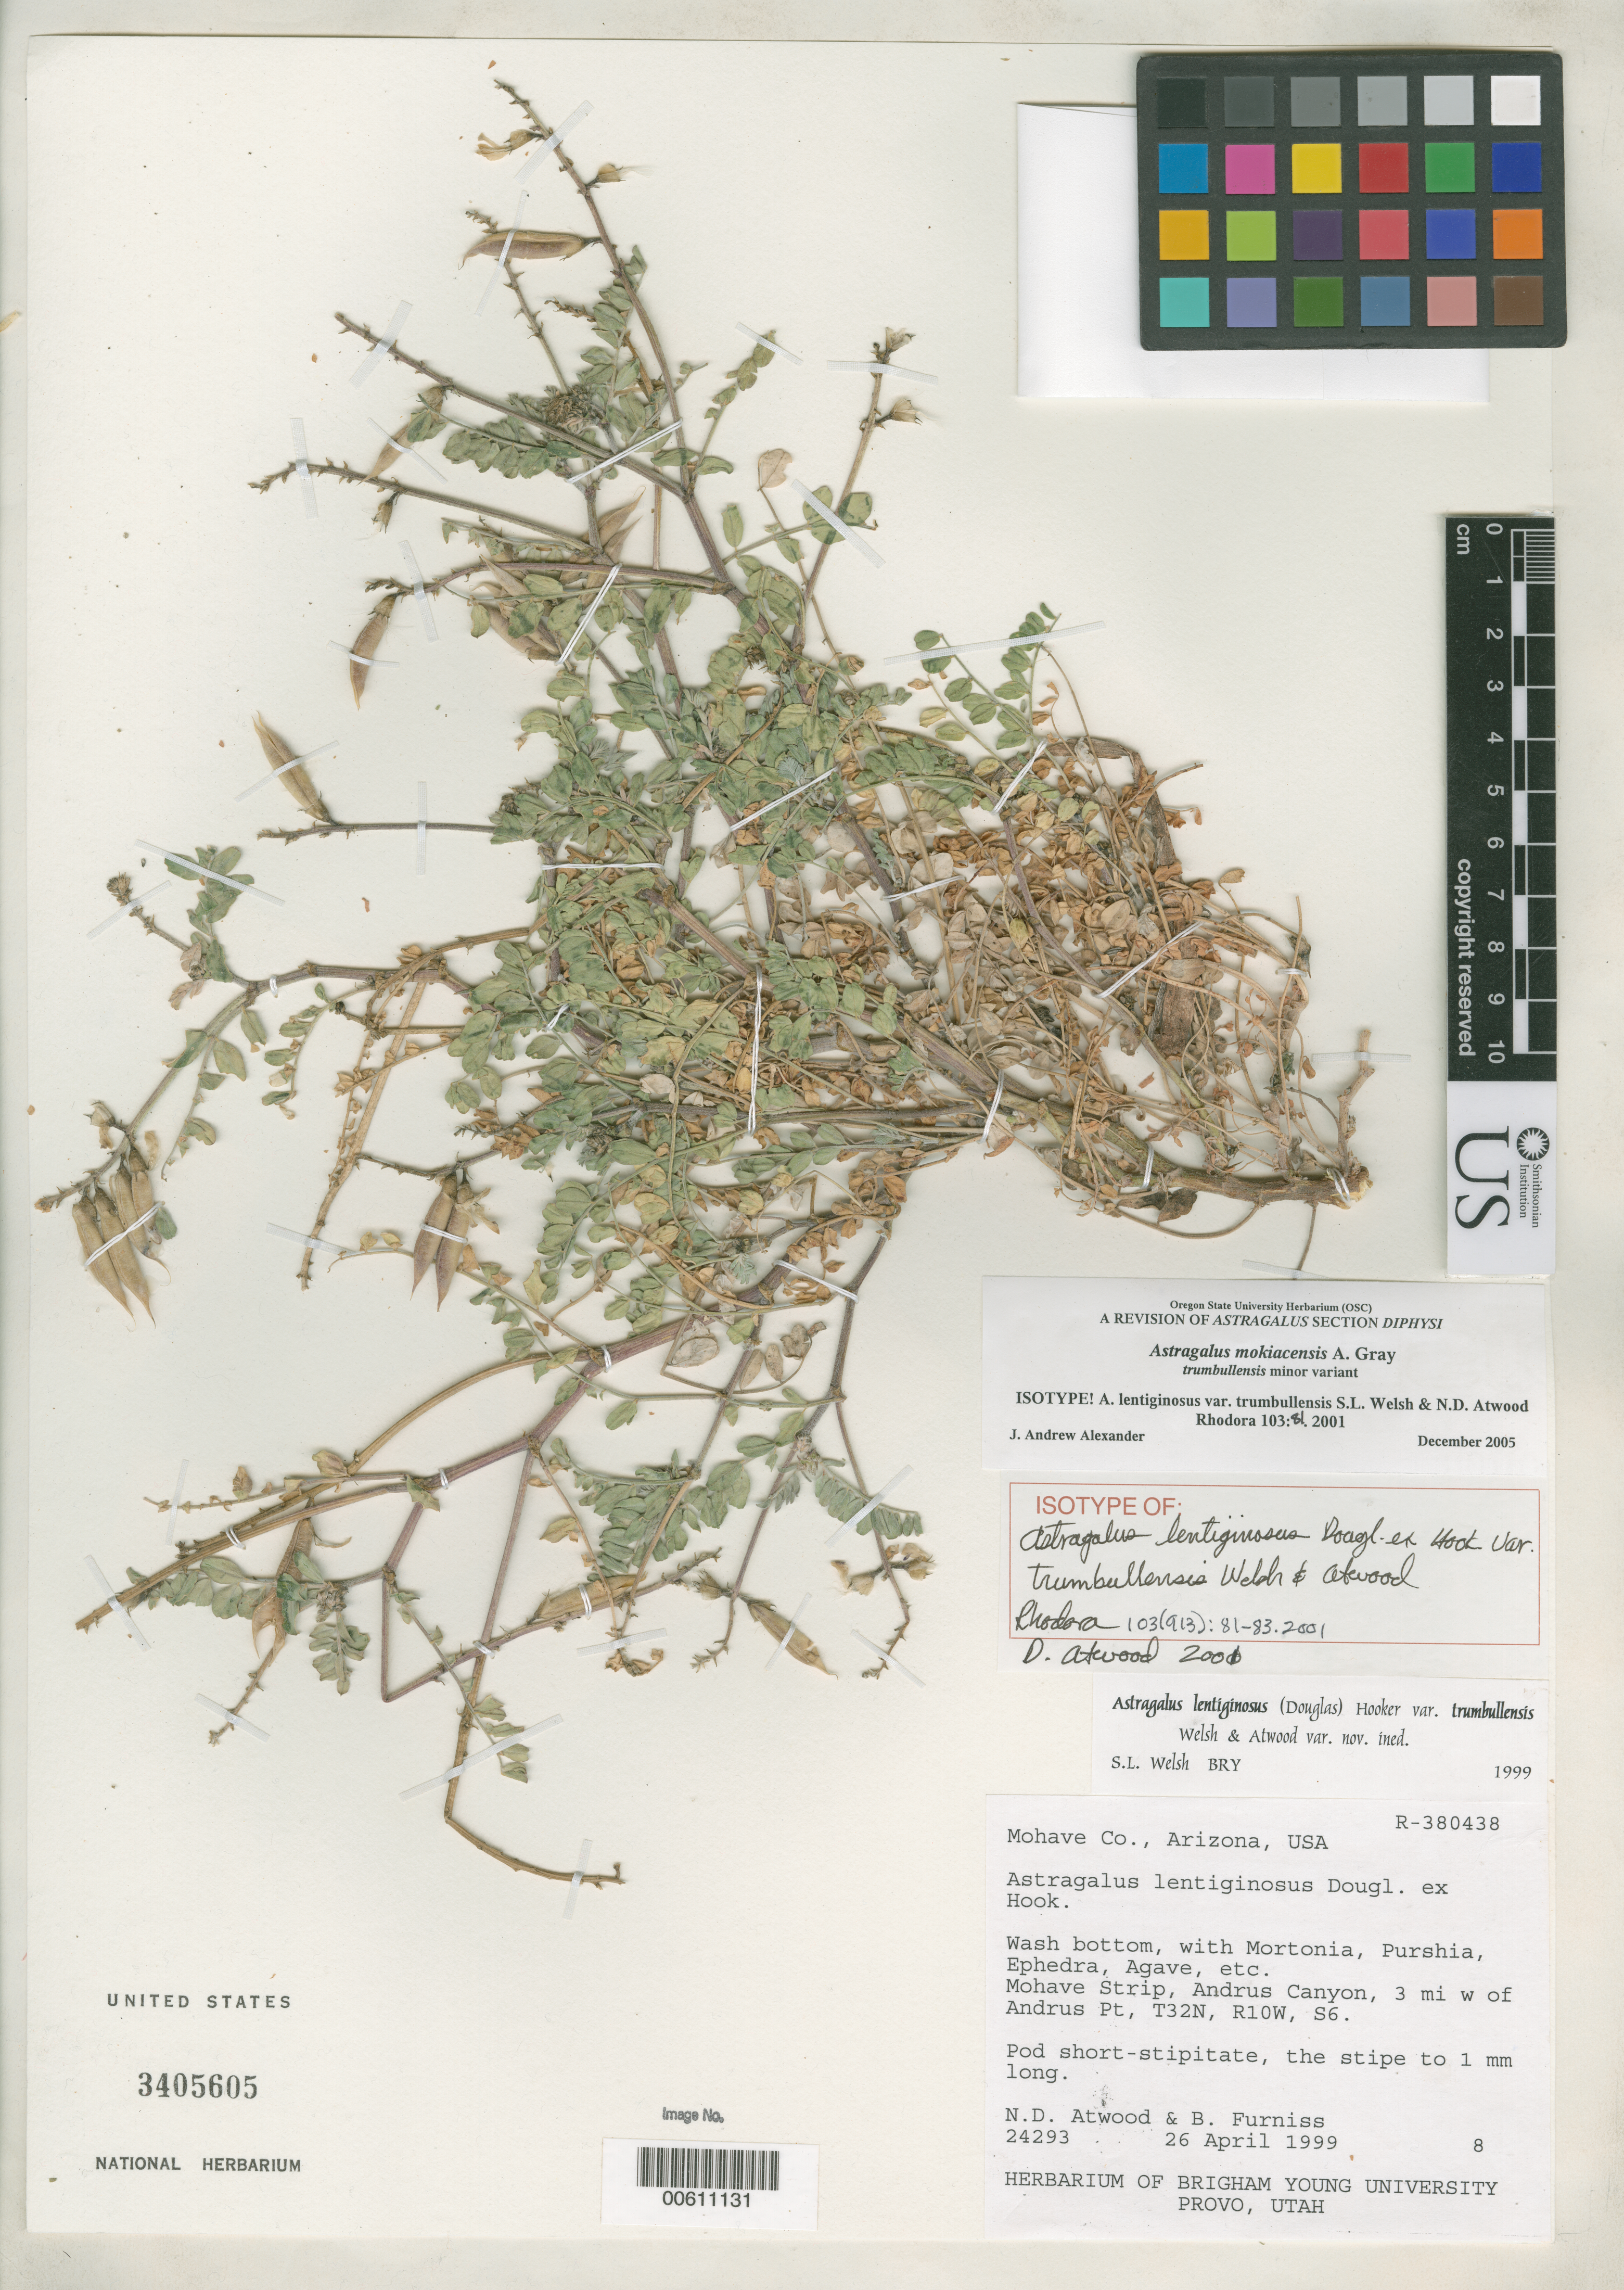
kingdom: Plantae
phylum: Tracheophyta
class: Magnoliopsida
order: Fabales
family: Fabaceae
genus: Astragalus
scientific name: Astragalus lentiginosus var. trumbullensis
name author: S.L. Welsh & Atwood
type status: Isotype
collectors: N. Atwood & B. Furniss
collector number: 24293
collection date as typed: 26 Apr 1999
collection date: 1999-04-26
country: United States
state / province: Arizona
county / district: Mohave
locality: Mohave Strip, Andrus Canyon, 3 miles W of Andrus Pt. T32N, R10W, S6.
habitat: Wash bottom, ith Mortonia, Purshia, Ephedra, Agavie, etc.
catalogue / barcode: US 3405605